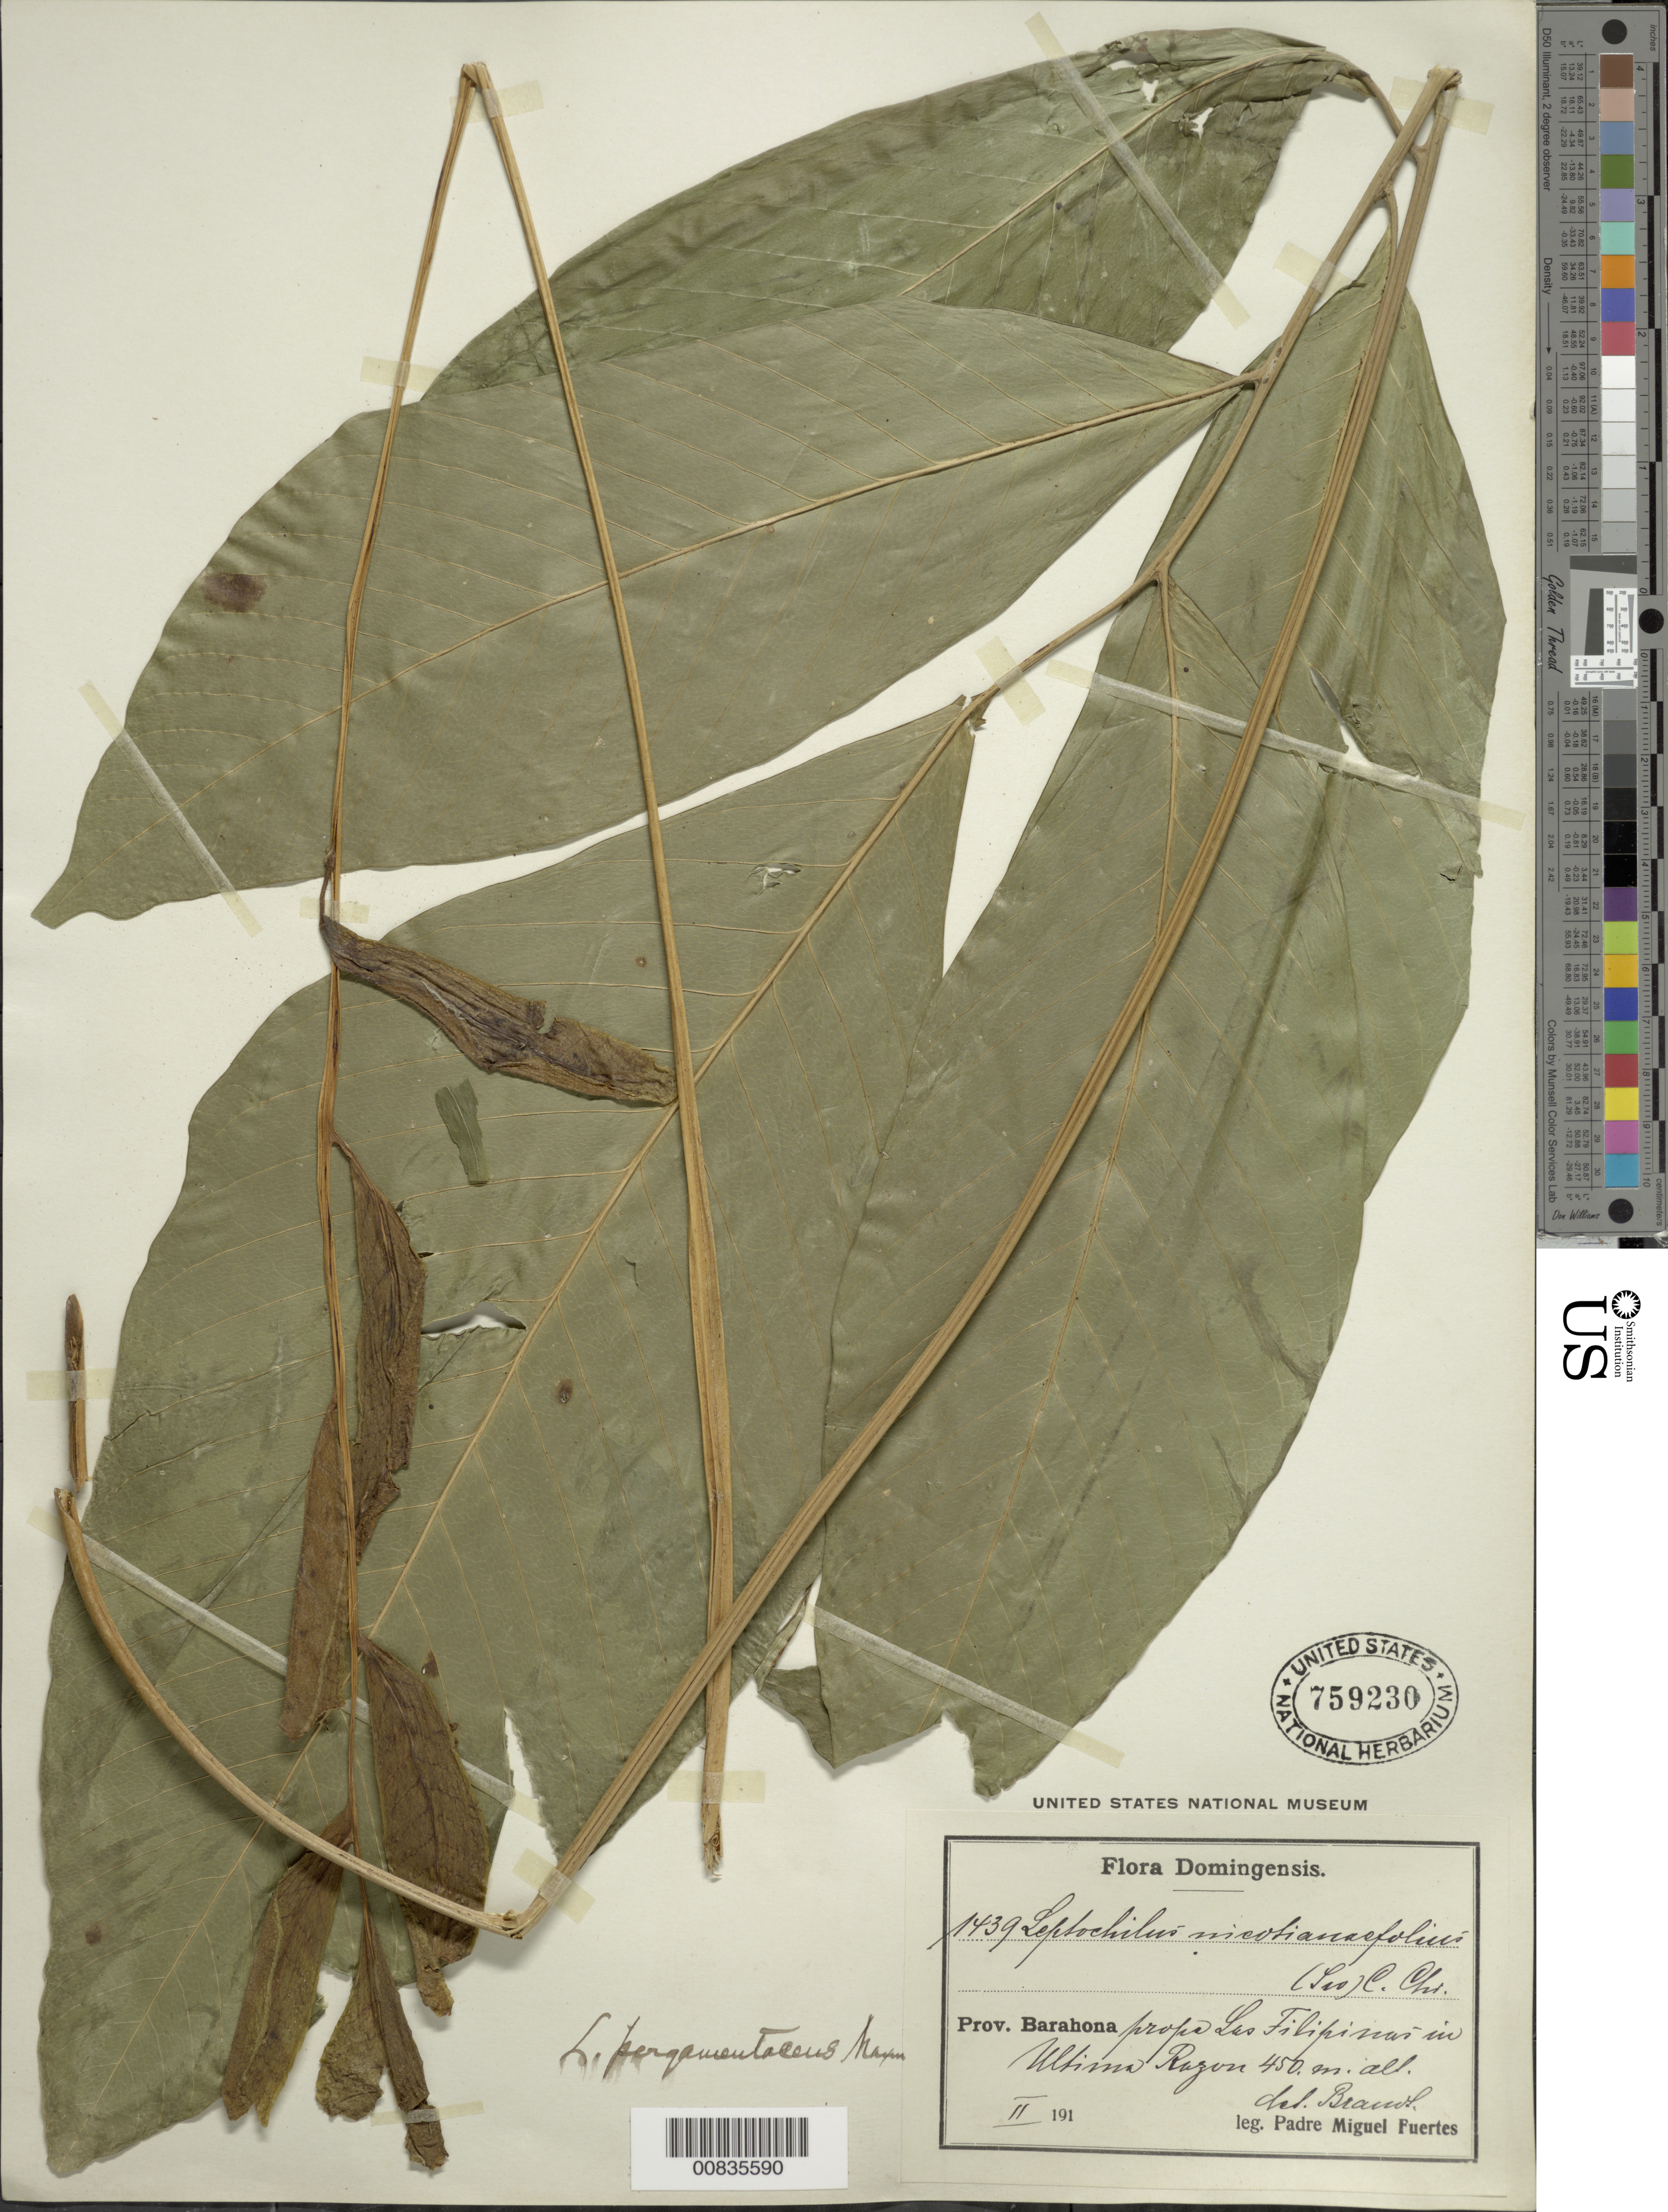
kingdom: Plantae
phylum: Tracheophyta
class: Polypodiopsida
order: Polypodiales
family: Dryopteridaceae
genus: Mickelia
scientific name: Mickelia pergamentacea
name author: (Maxon) R.C. Moran et al.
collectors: M. D. Fuertes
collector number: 1439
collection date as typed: Feb 1912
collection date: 1912-02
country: Dominican Republic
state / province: Barahona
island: Hispaniola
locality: Las Filipinas, Ultima Razon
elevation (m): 450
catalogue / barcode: US 759230